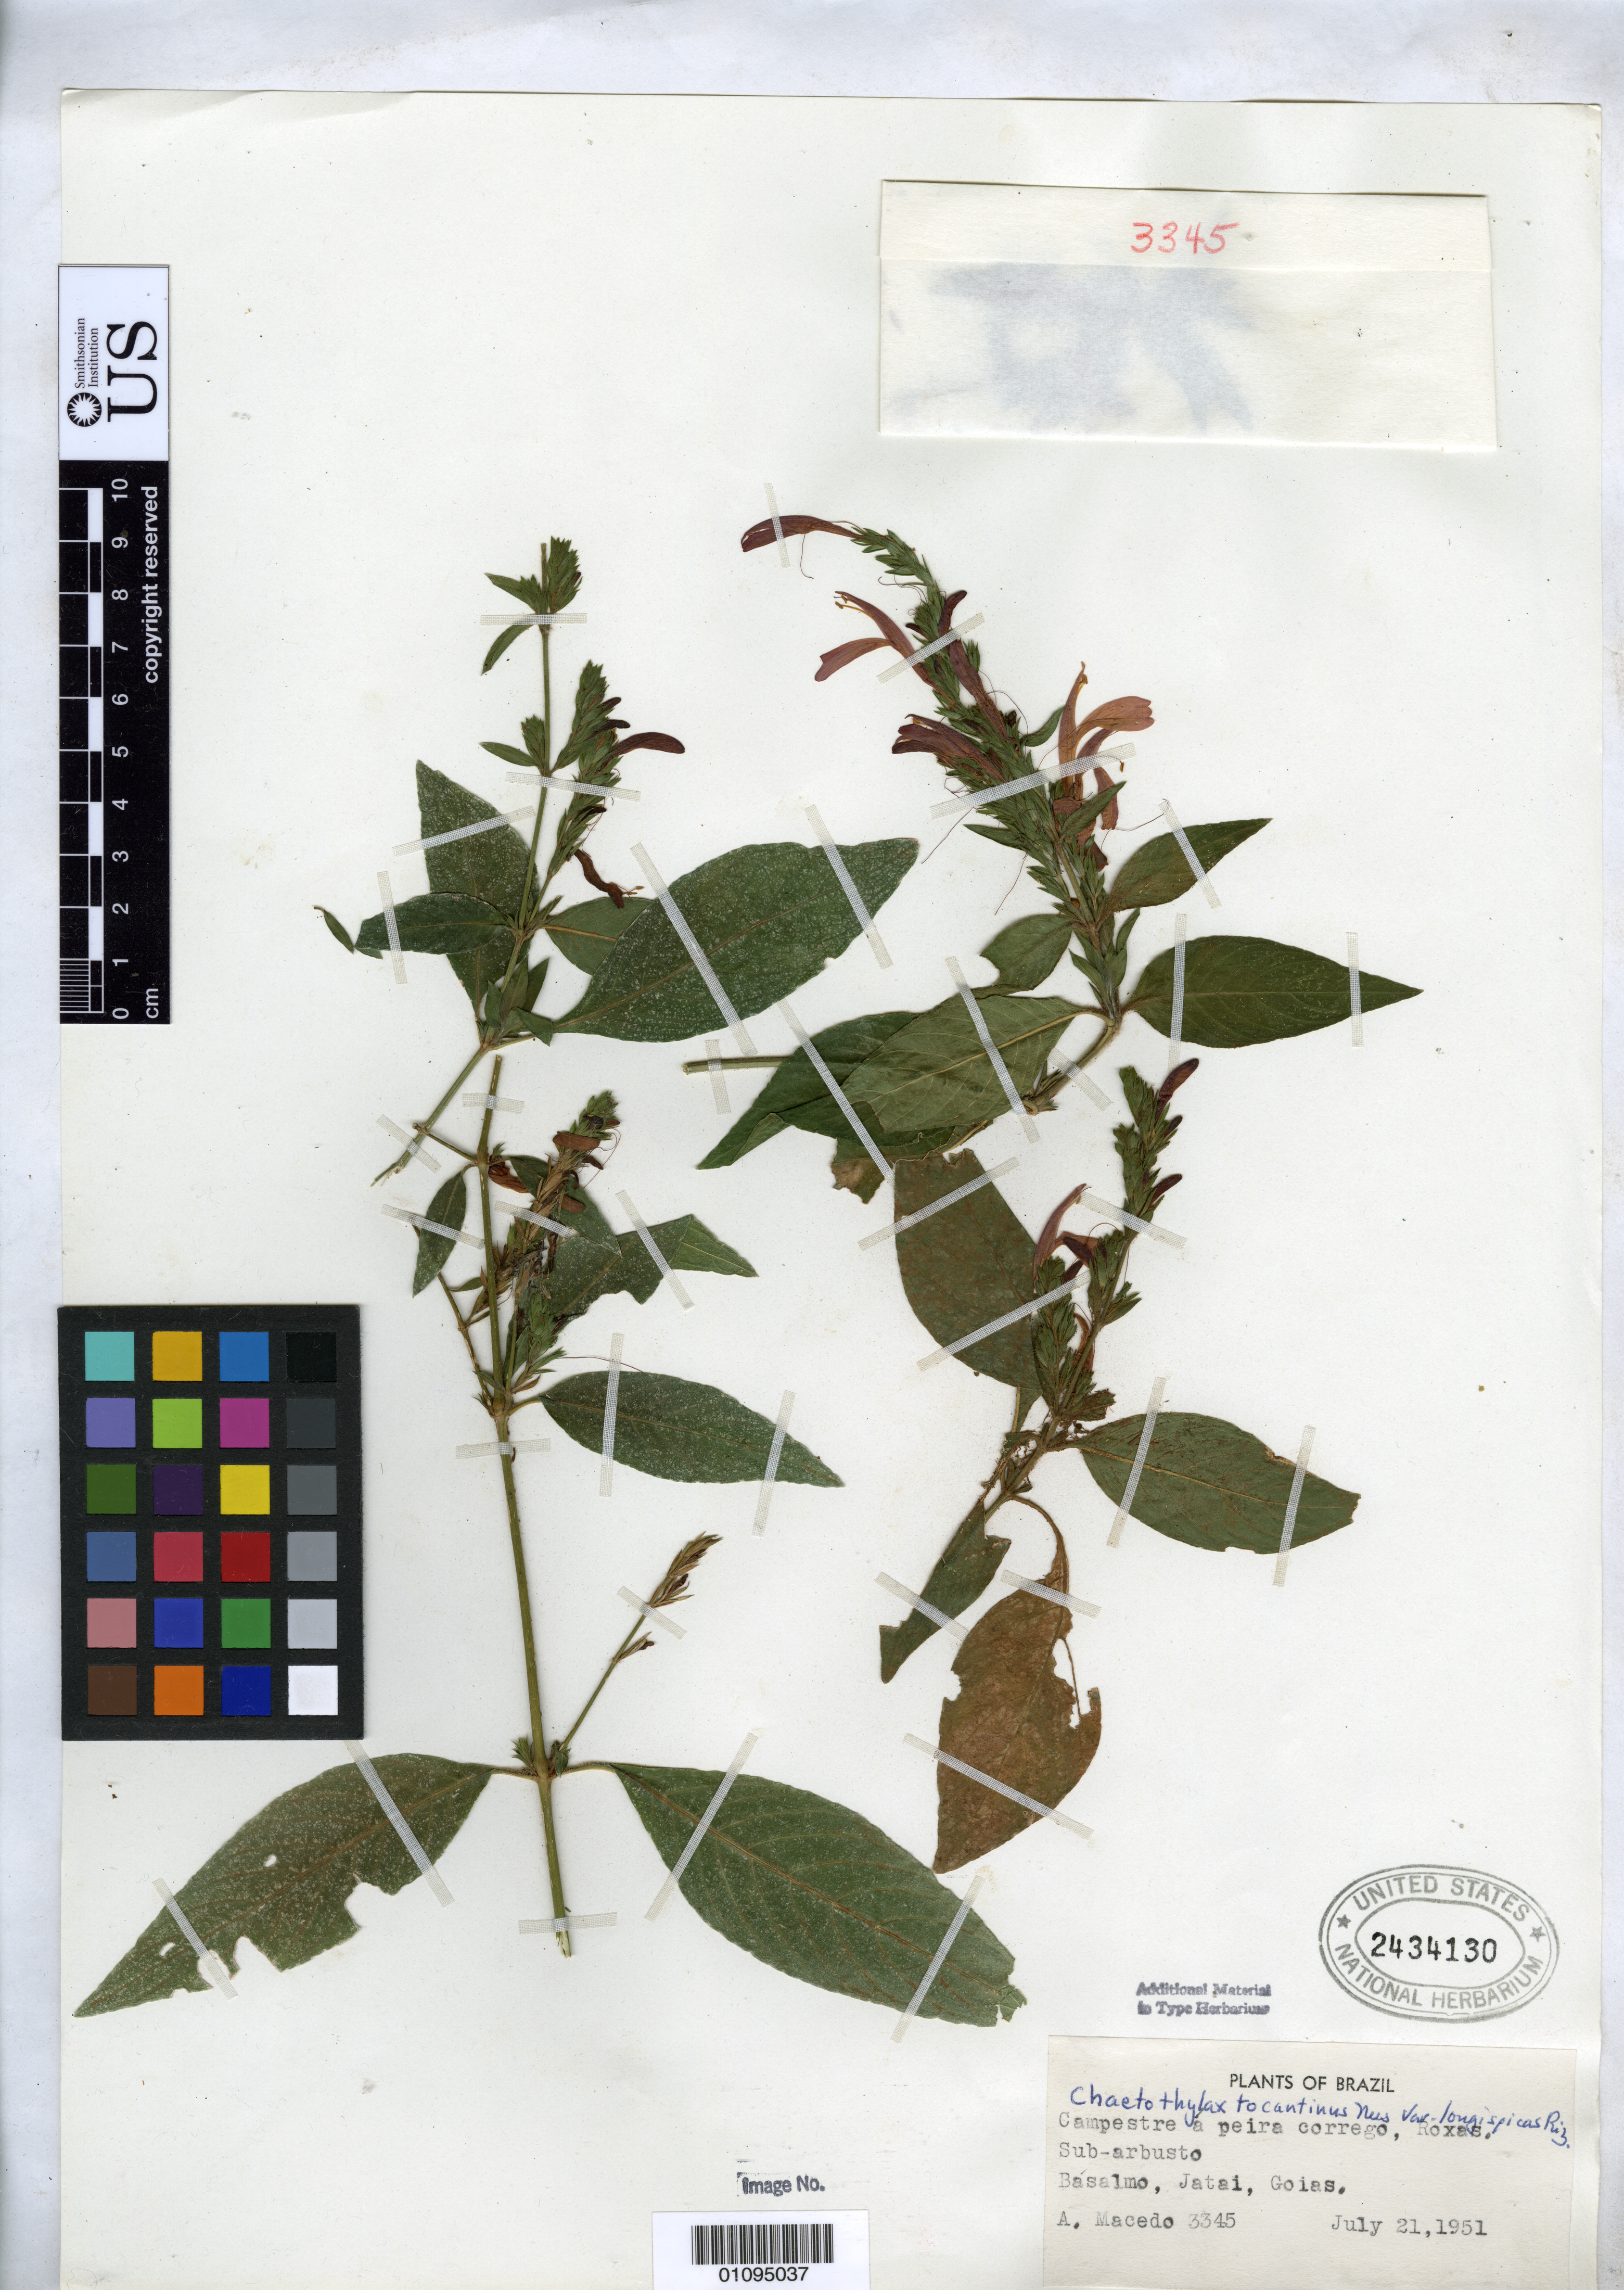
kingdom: Plantae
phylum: Tracheophyta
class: Magnoliopsida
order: Lamiales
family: Acanthaceae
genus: Chaetothylax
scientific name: Chaetothylax tocantinus var. longispicus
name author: Rizzini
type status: Isotype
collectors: A. Macedo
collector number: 3345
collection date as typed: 21 Jul 1951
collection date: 1951-07-21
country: Brazil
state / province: Goiás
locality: Basalmo, Jatai.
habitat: Sub-arbusto.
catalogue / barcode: US 2434130